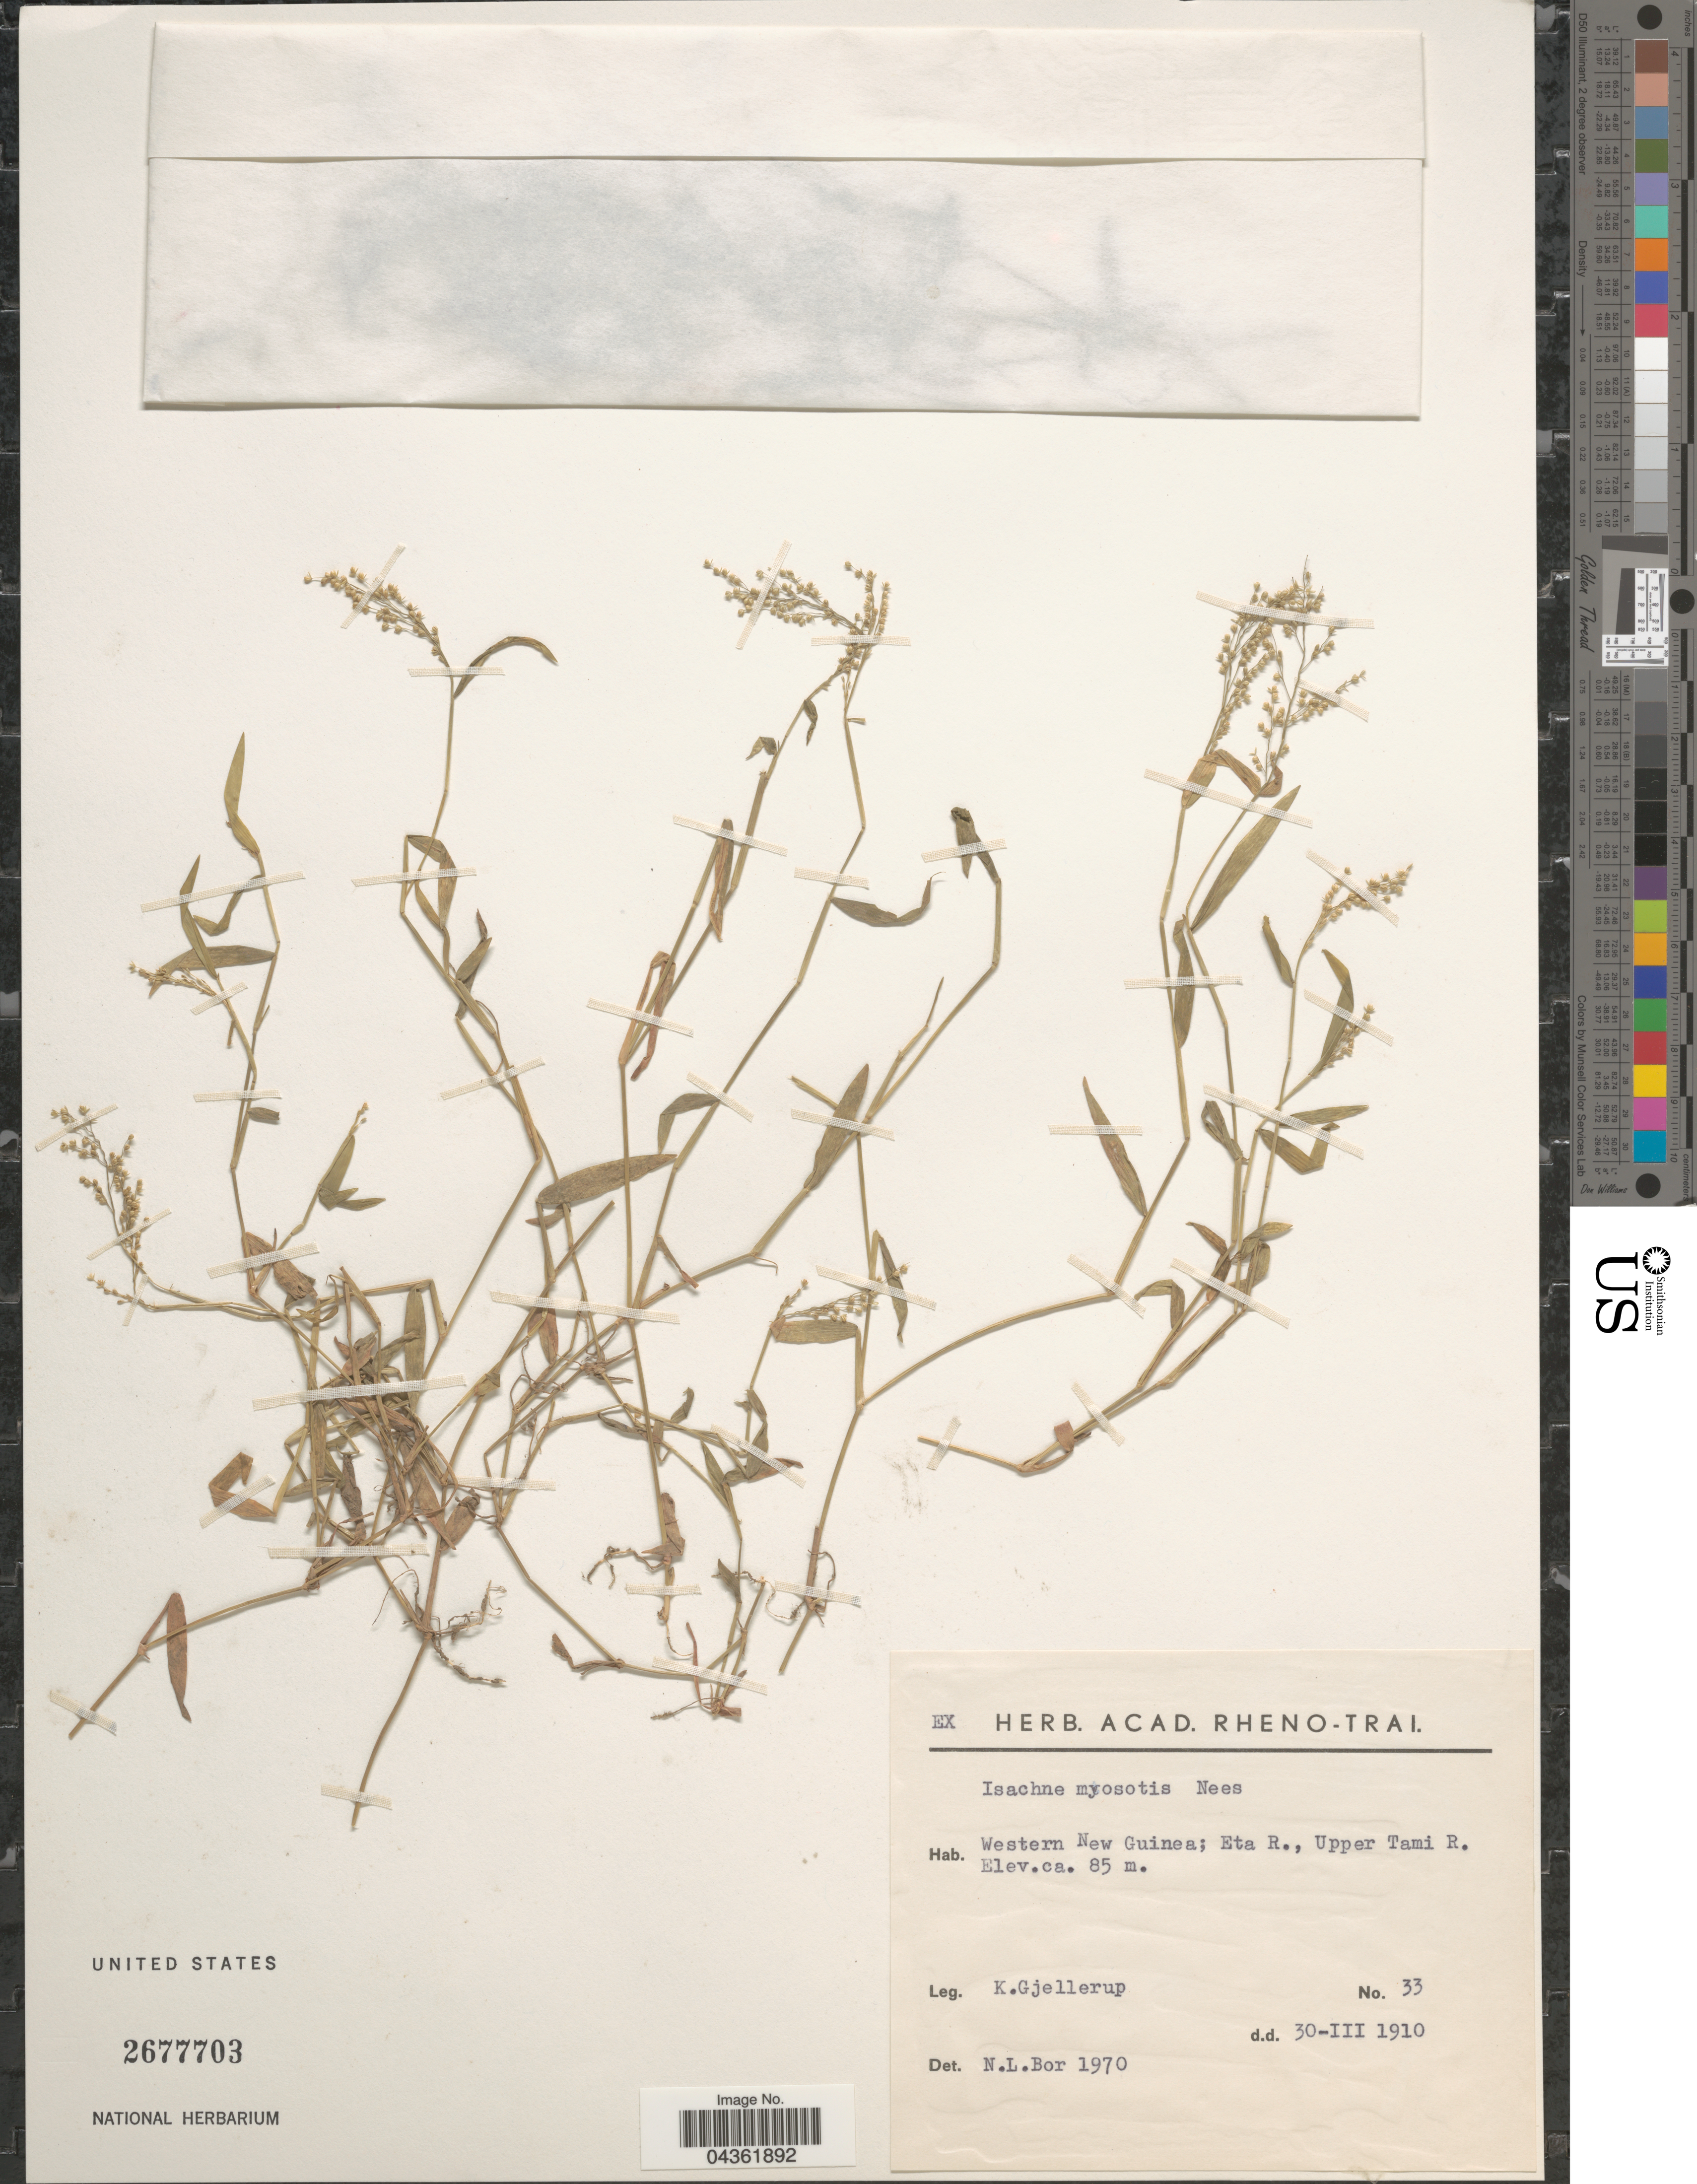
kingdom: Plantae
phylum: Tracheophyta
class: Liliopsida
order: Poales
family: Poaceae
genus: Isachne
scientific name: Isachne myosotis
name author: Nees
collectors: K. Gjellerup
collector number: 33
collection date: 1910-03-30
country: Papua New Guinea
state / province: Manus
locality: Western New Guinea; Eta R., Upper Tami R.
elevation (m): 85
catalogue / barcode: US 2677703